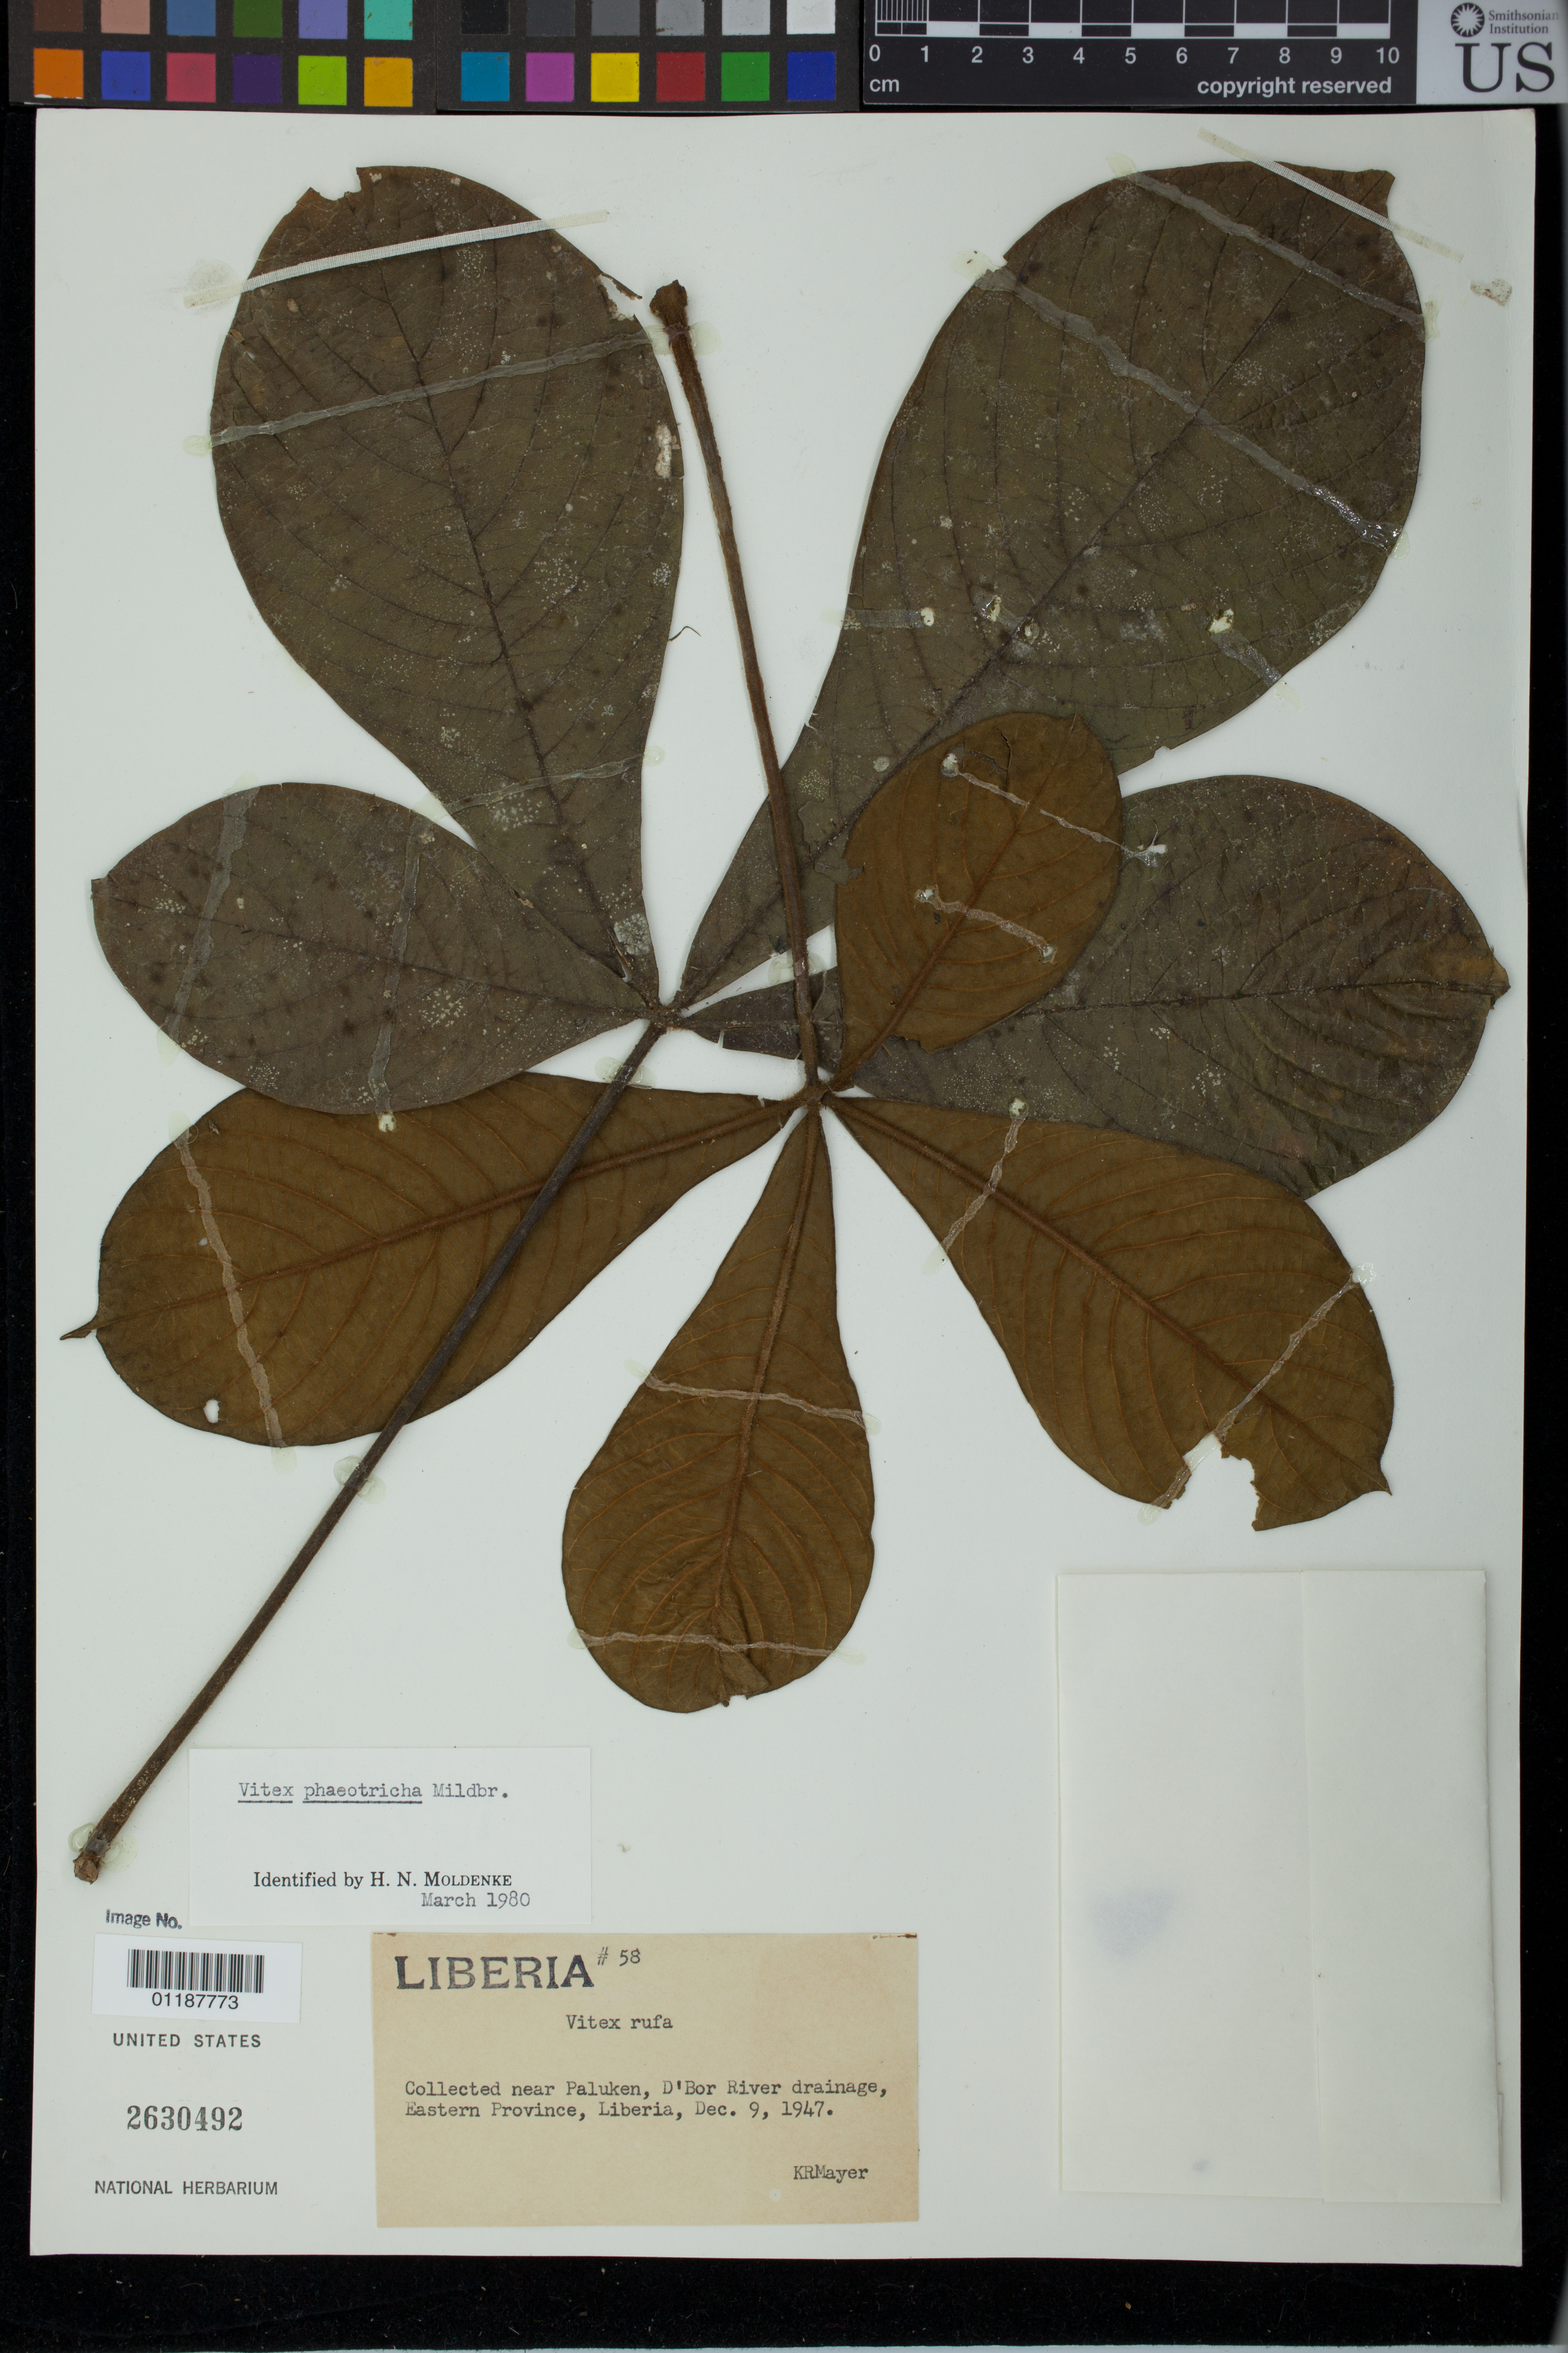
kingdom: Plantae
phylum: Tracheophyta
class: Magnoliopsida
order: Lamiales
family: Lamiaceae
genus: Vitex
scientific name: Vitex phaeotricha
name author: Mildbr.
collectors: K. R. Mayer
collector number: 58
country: Liberia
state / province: Grand Gedeh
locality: Near Paluken, D'Bor River drainage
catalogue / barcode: US 2630492